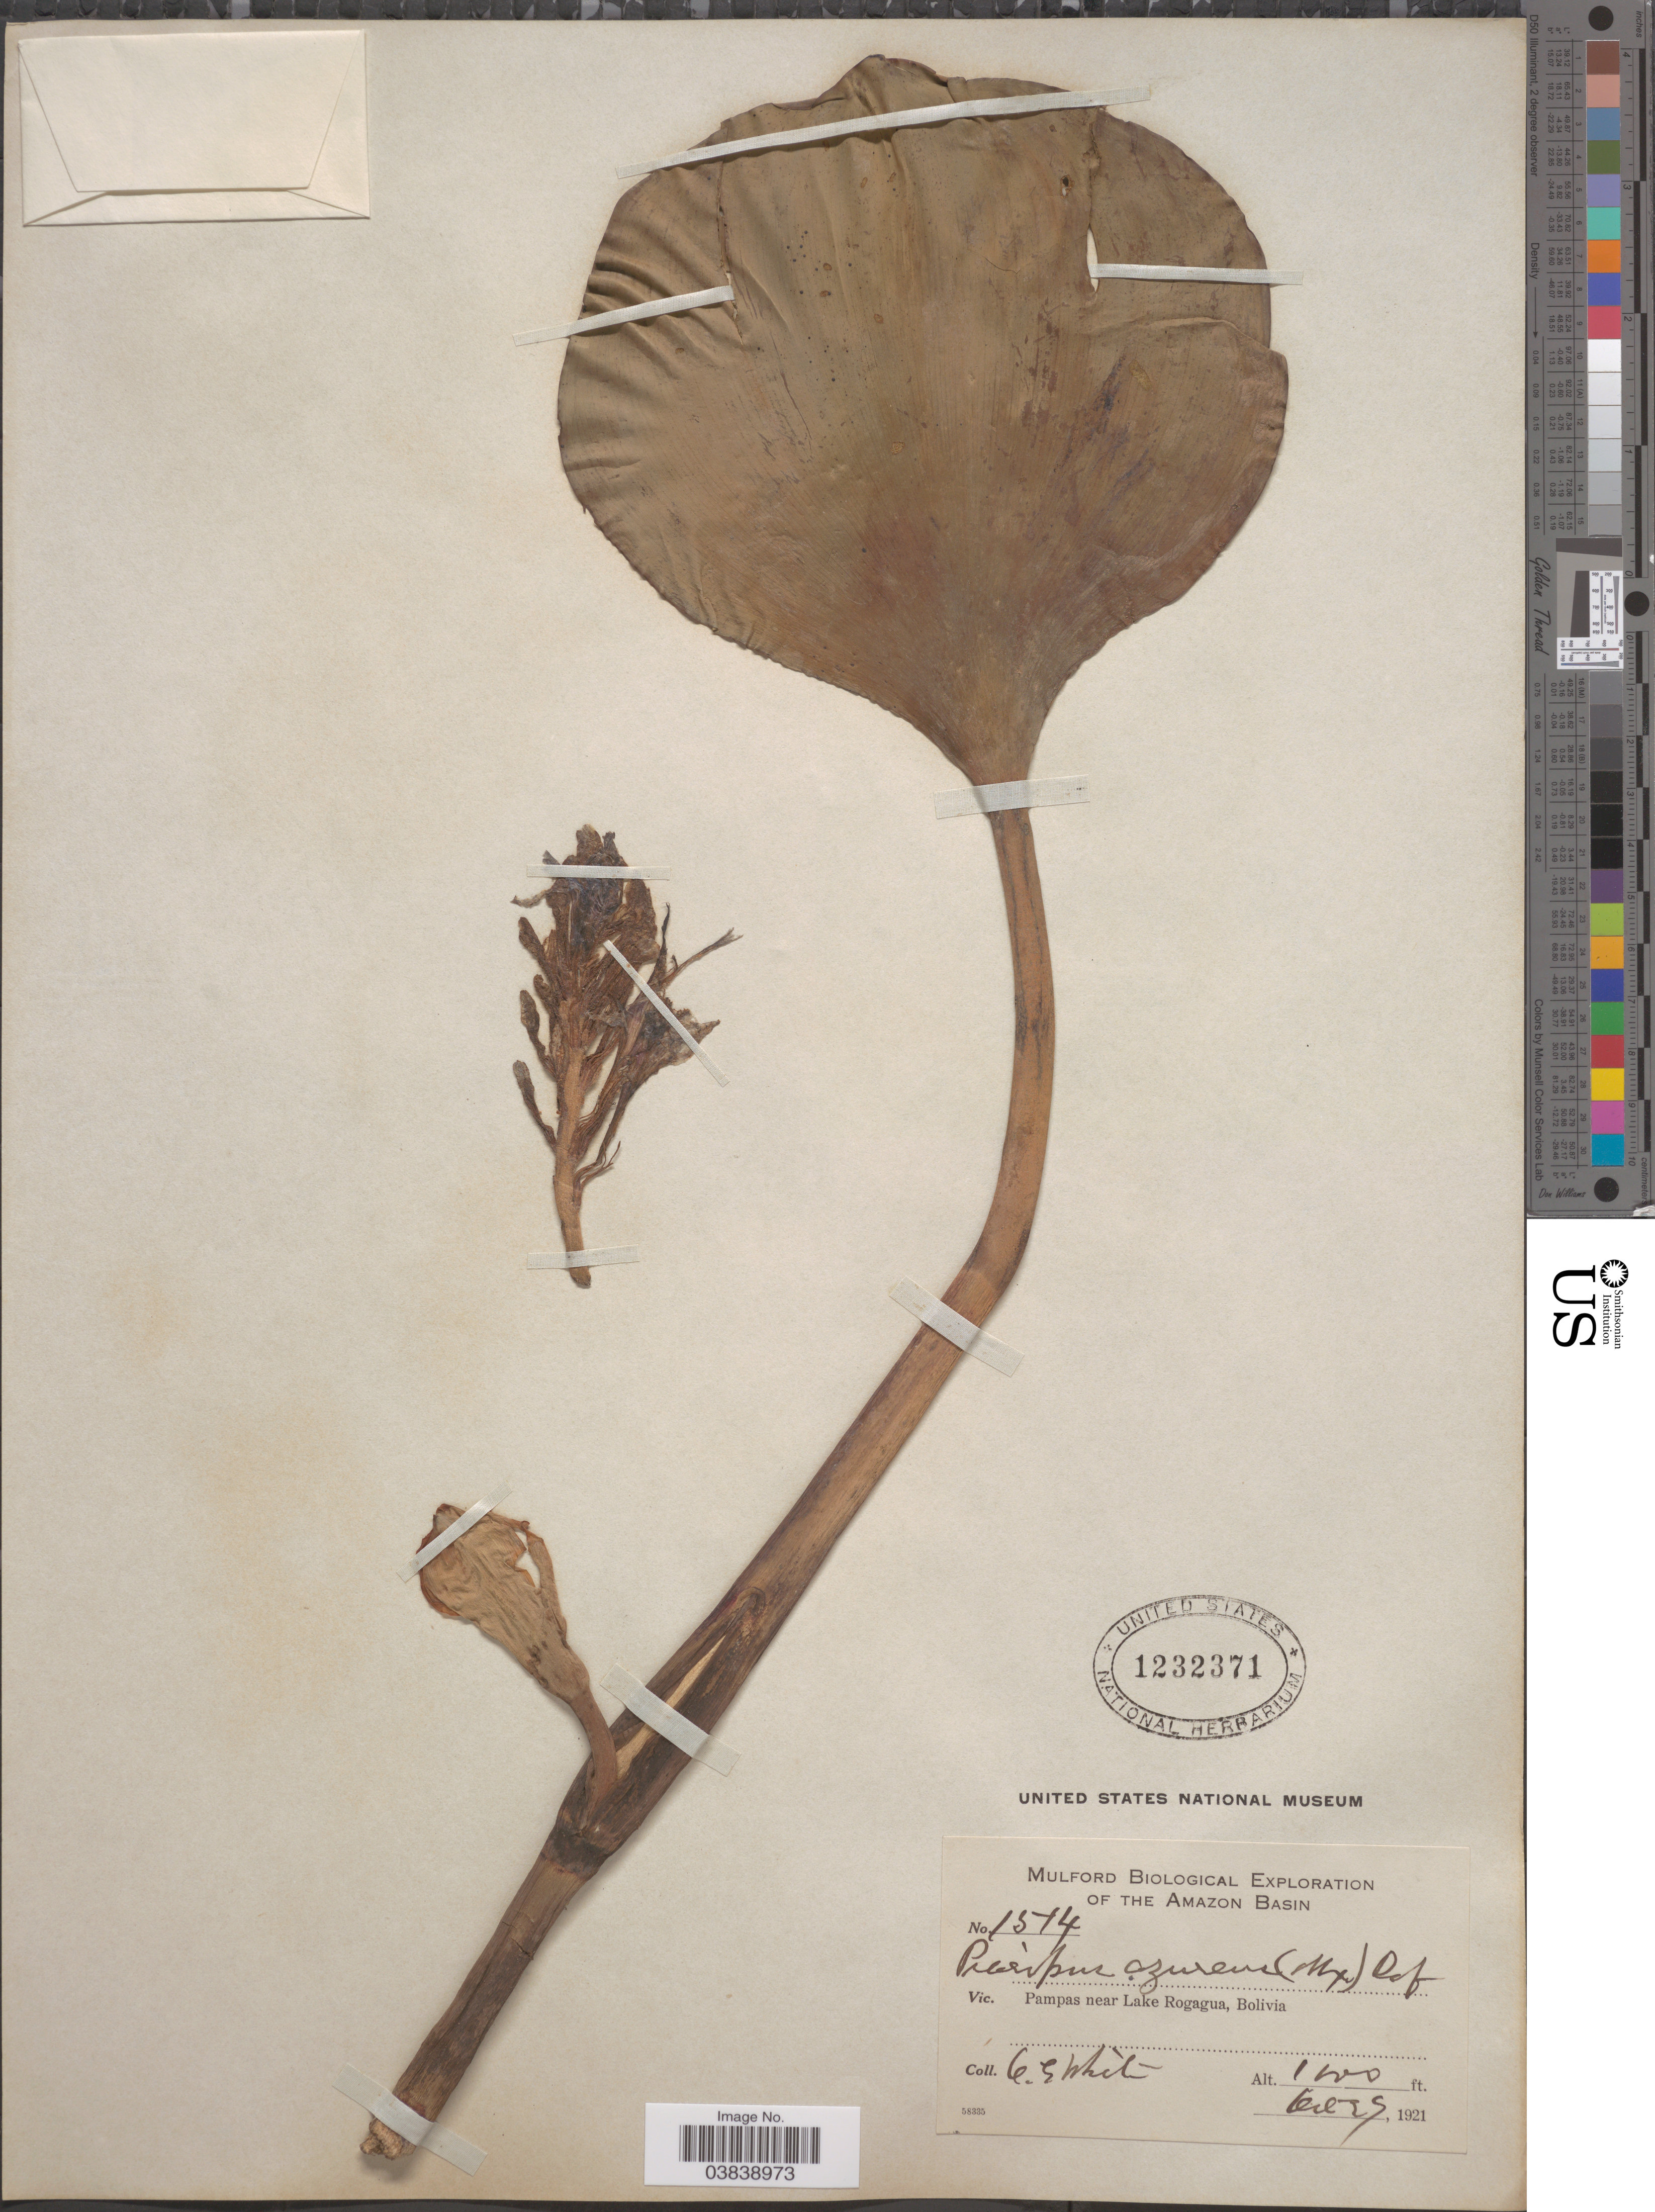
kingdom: Plantae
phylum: Tracheophyta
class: Liliopsida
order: Commelinales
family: Pontederiaceae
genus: Eichhornia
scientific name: Eichhornia azurea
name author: (Sw.) Kunth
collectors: O. E. White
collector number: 1514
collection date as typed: Oct 29, 1921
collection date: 1921-10-29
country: Bolivia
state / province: Beni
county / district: José Ballivián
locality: Pampas near Lake Rogagua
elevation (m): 305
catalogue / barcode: US 1232371